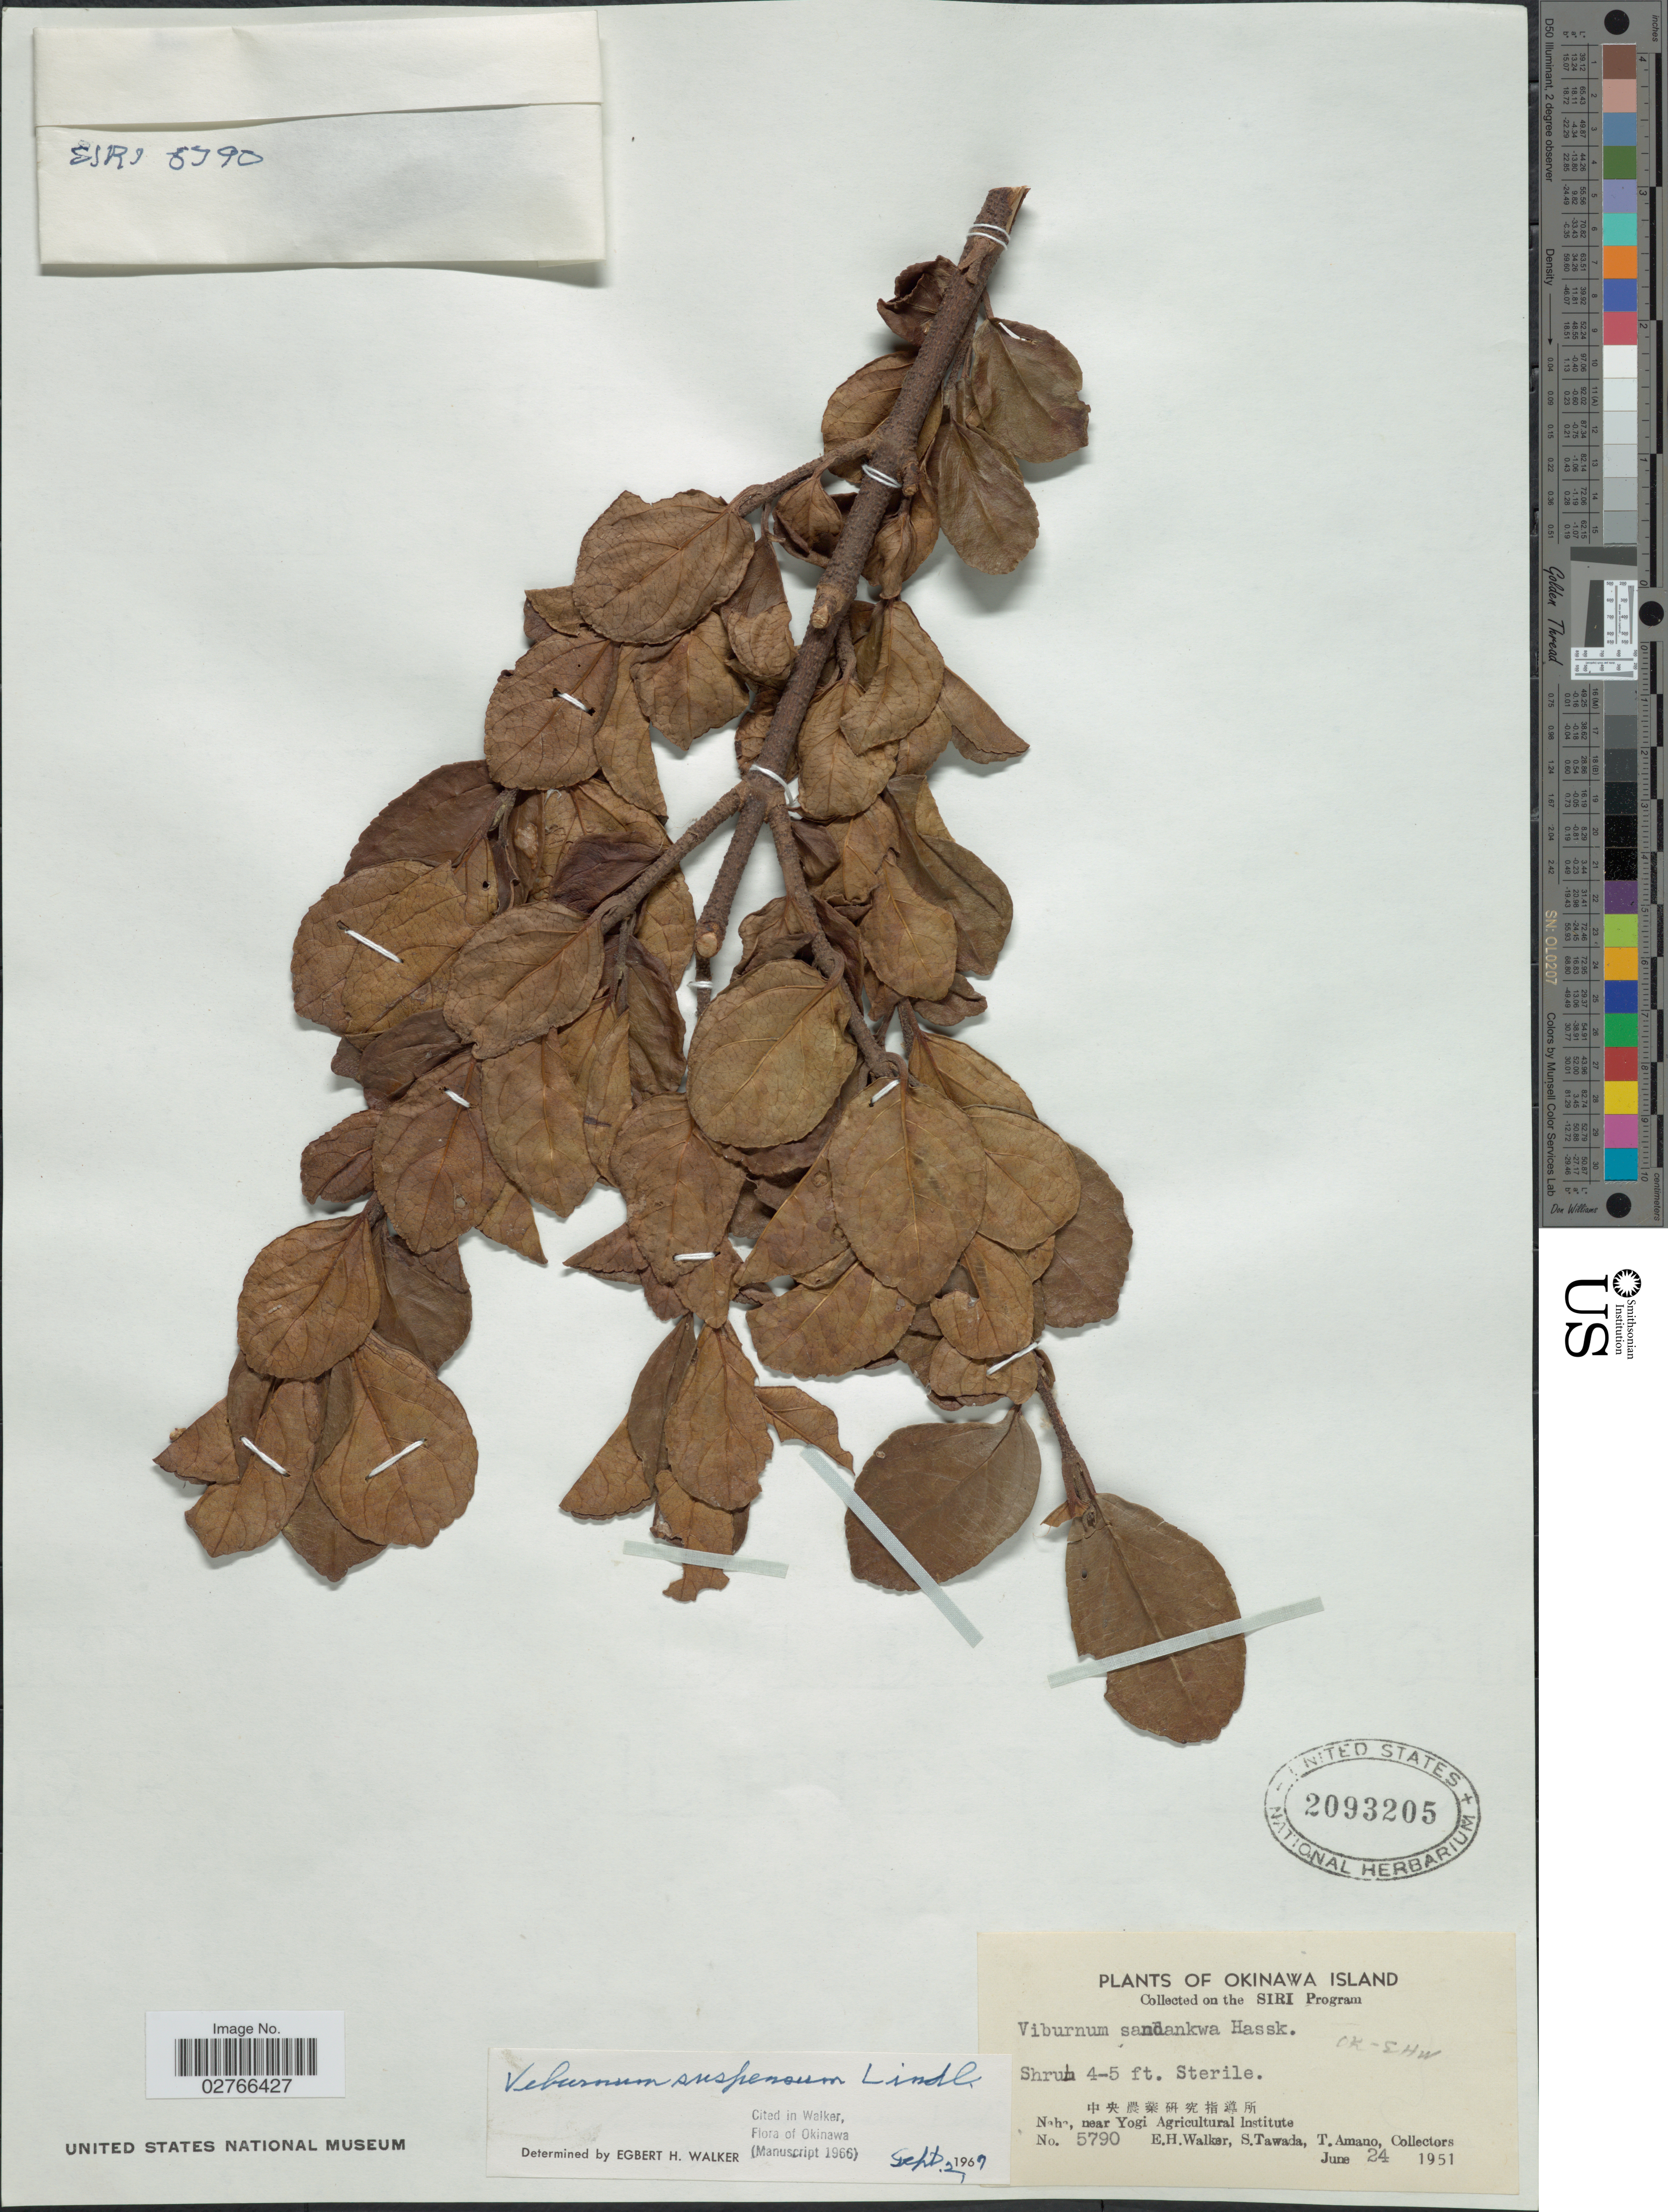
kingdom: Plantae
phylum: Tracheophyta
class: Magnoliopsida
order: Dipsacales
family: Viburnaceae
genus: Viburnum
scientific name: Viburnum suspensum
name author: Lindl.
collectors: E. H. Walker, S. Tawada & T. Amano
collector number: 5790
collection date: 1951-06-24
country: Japan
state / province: Okinawa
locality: Okinawa Island, N [illegible text]h [illegible text], near Yogi Agricultural Institute.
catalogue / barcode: US 2093205